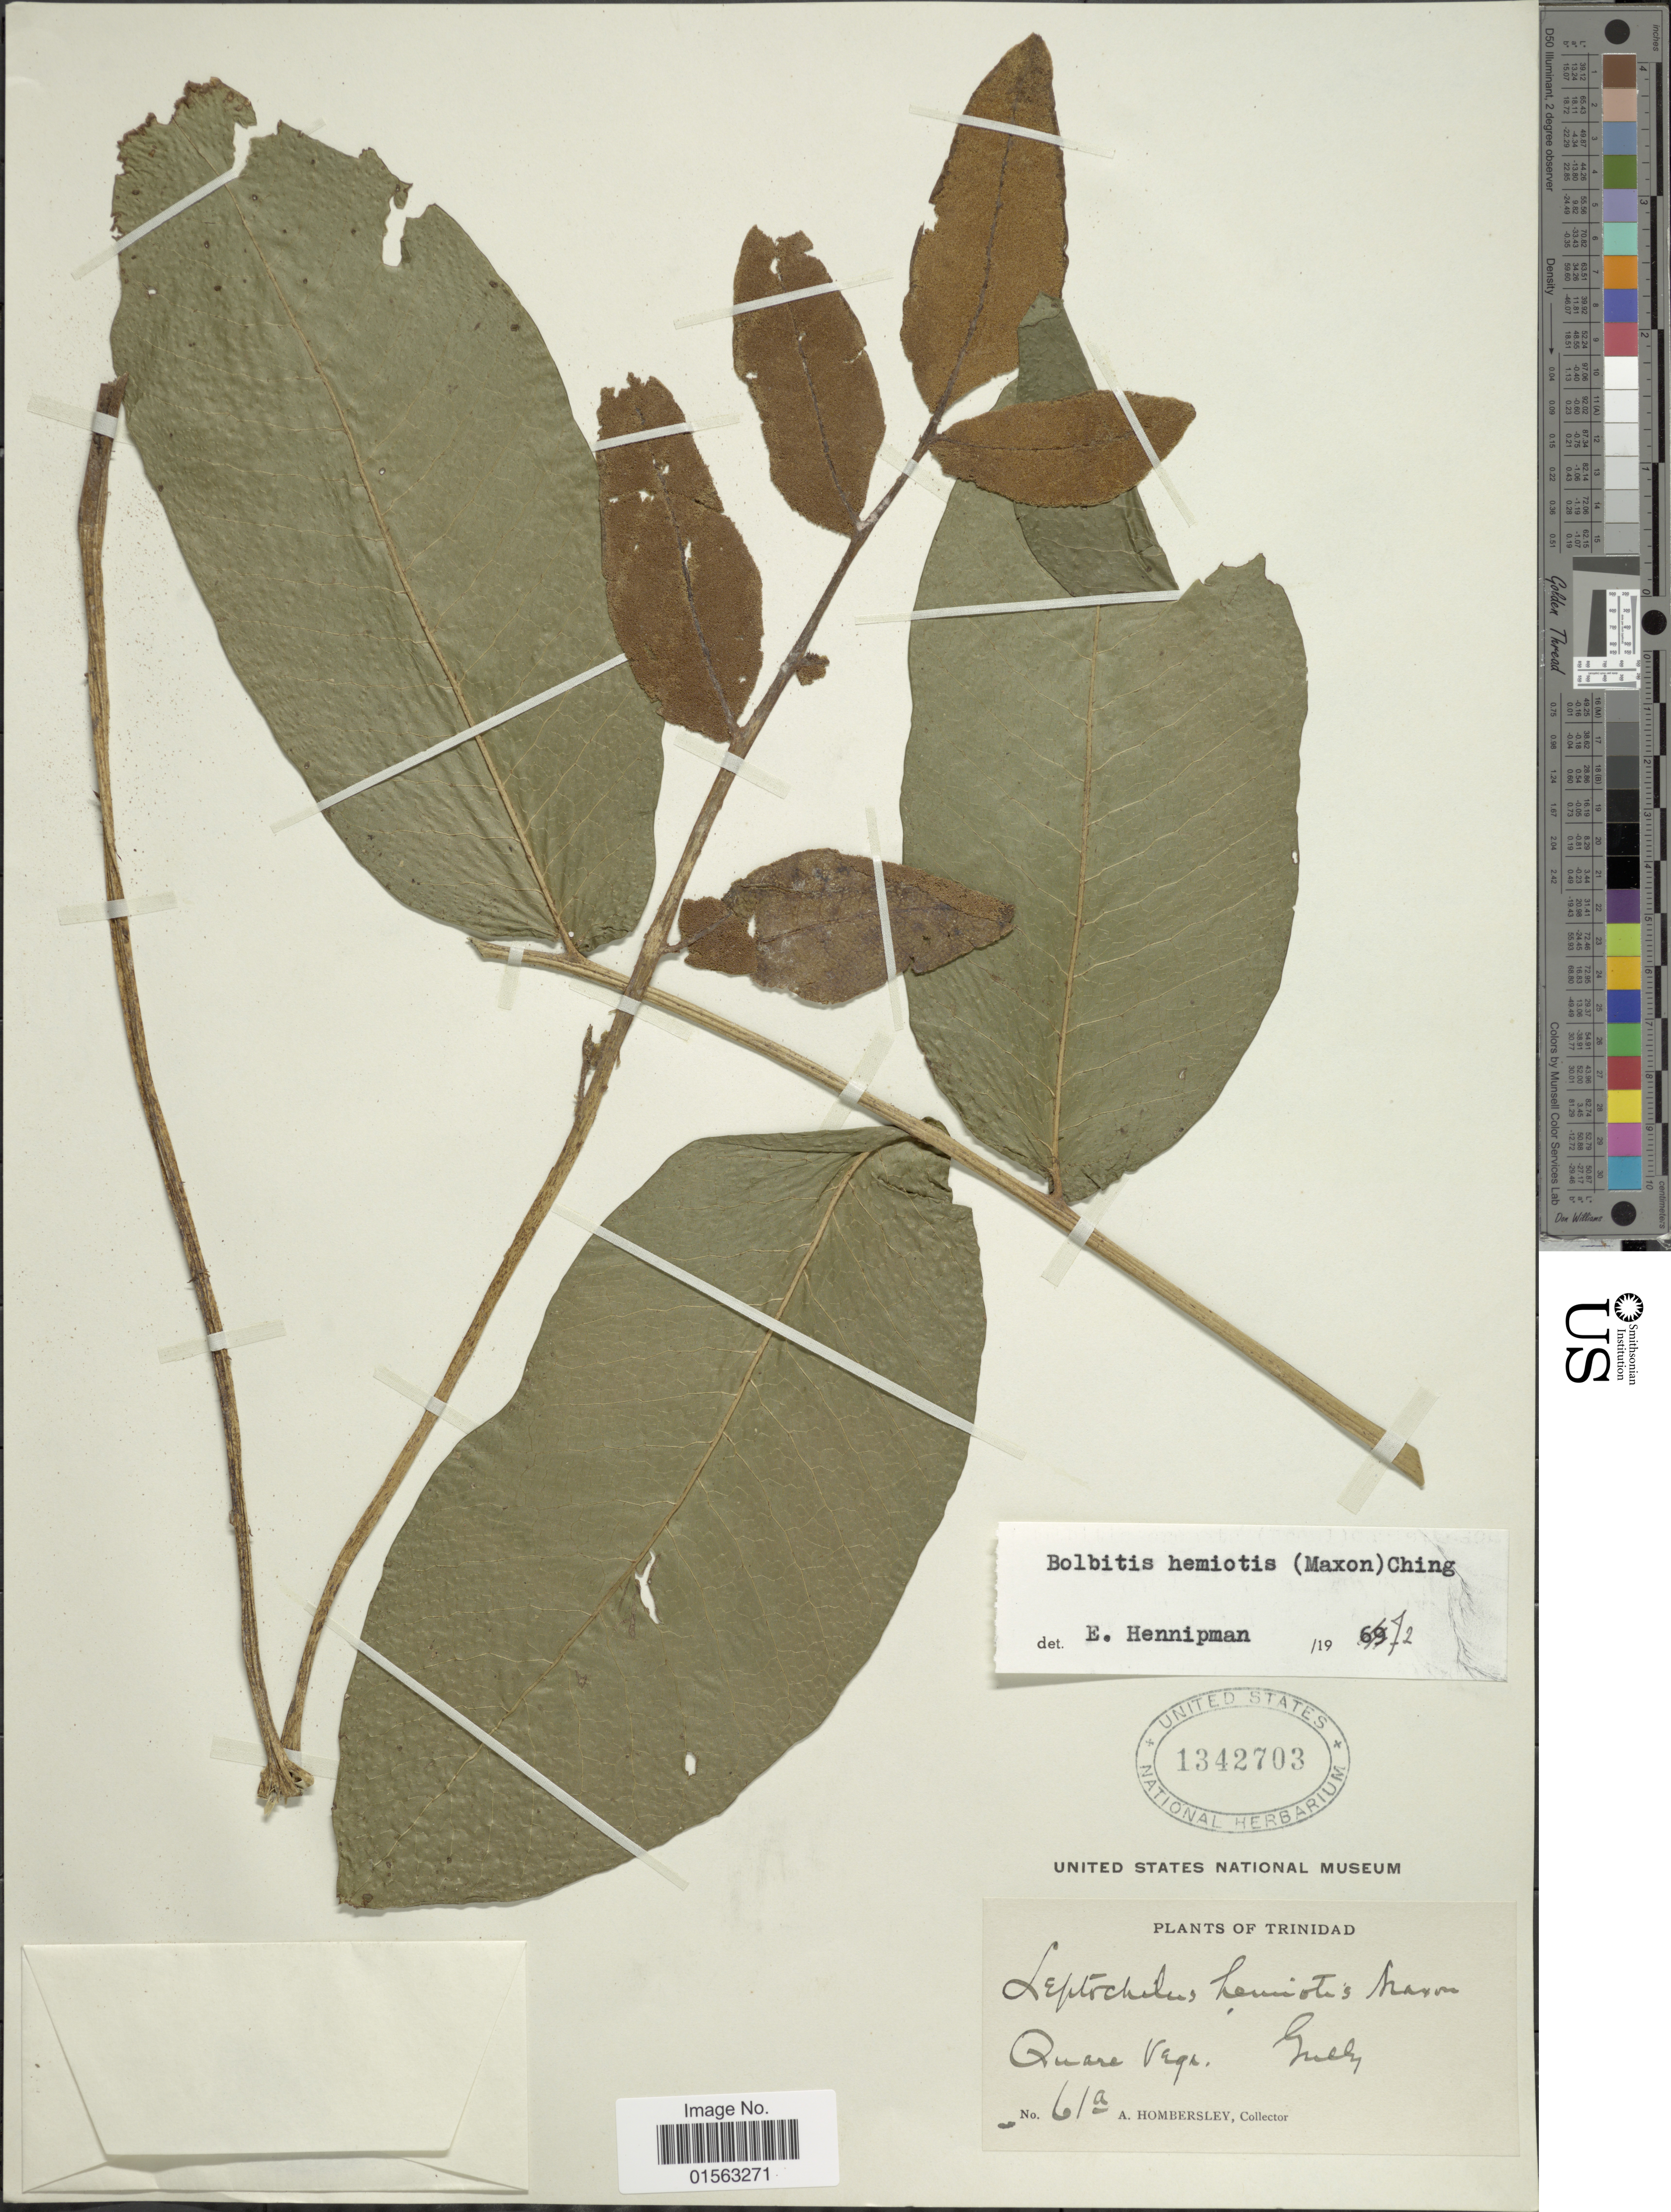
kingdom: Plantae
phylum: Tracheophyta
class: Polypodiopsida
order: Polypodiales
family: Dryopteridaceae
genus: Mickelia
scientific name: Mickelia hemiotis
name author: (Maxon) R.C. Moran et al.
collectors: A. Hombersley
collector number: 61a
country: Trinidad and Tobago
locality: Trinidad, Quare Vega, Gully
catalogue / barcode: US 1342703